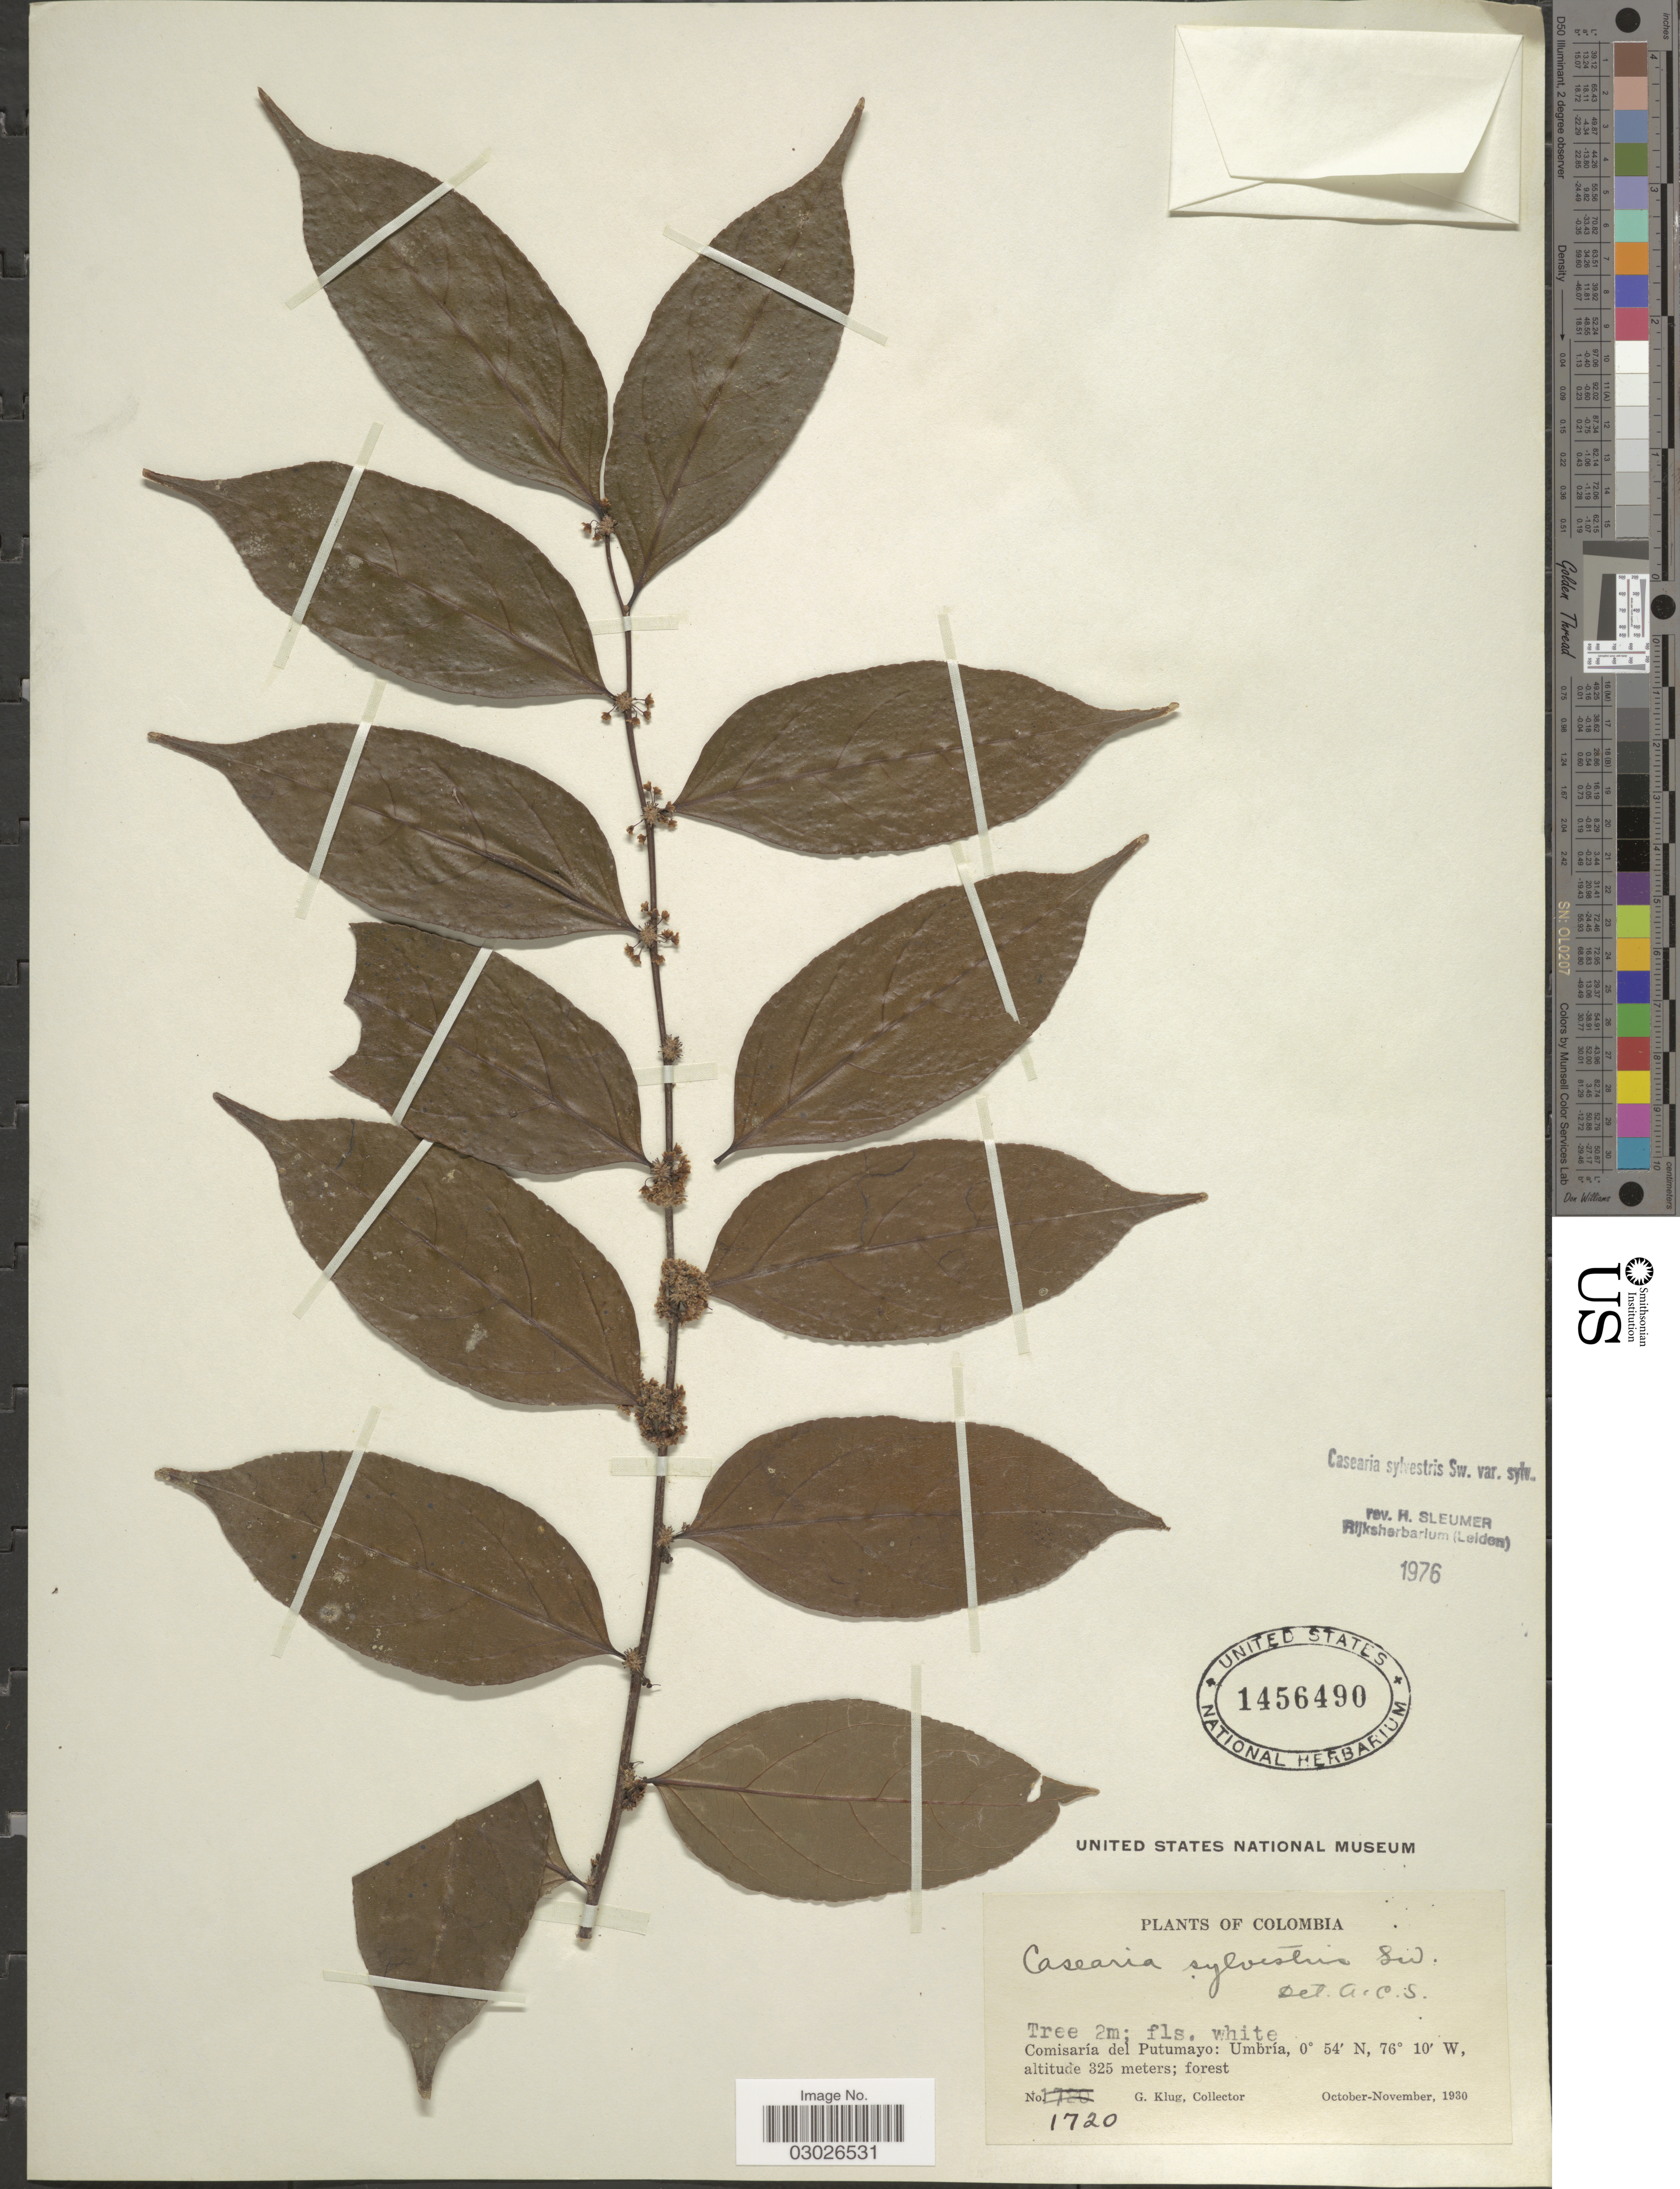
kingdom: Plantae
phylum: Tracheophyta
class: Magnoliopsida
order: Malpighiales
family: Salicaceae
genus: Casearia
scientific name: Casearia sylvestris var. sylvestris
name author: Sw.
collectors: G. Klug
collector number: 1720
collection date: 1930-10/1930-11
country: Colombia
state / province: Putumayo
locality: Comisaría del Putumayo: Umbría.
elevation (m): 325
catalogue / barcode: US 1456490